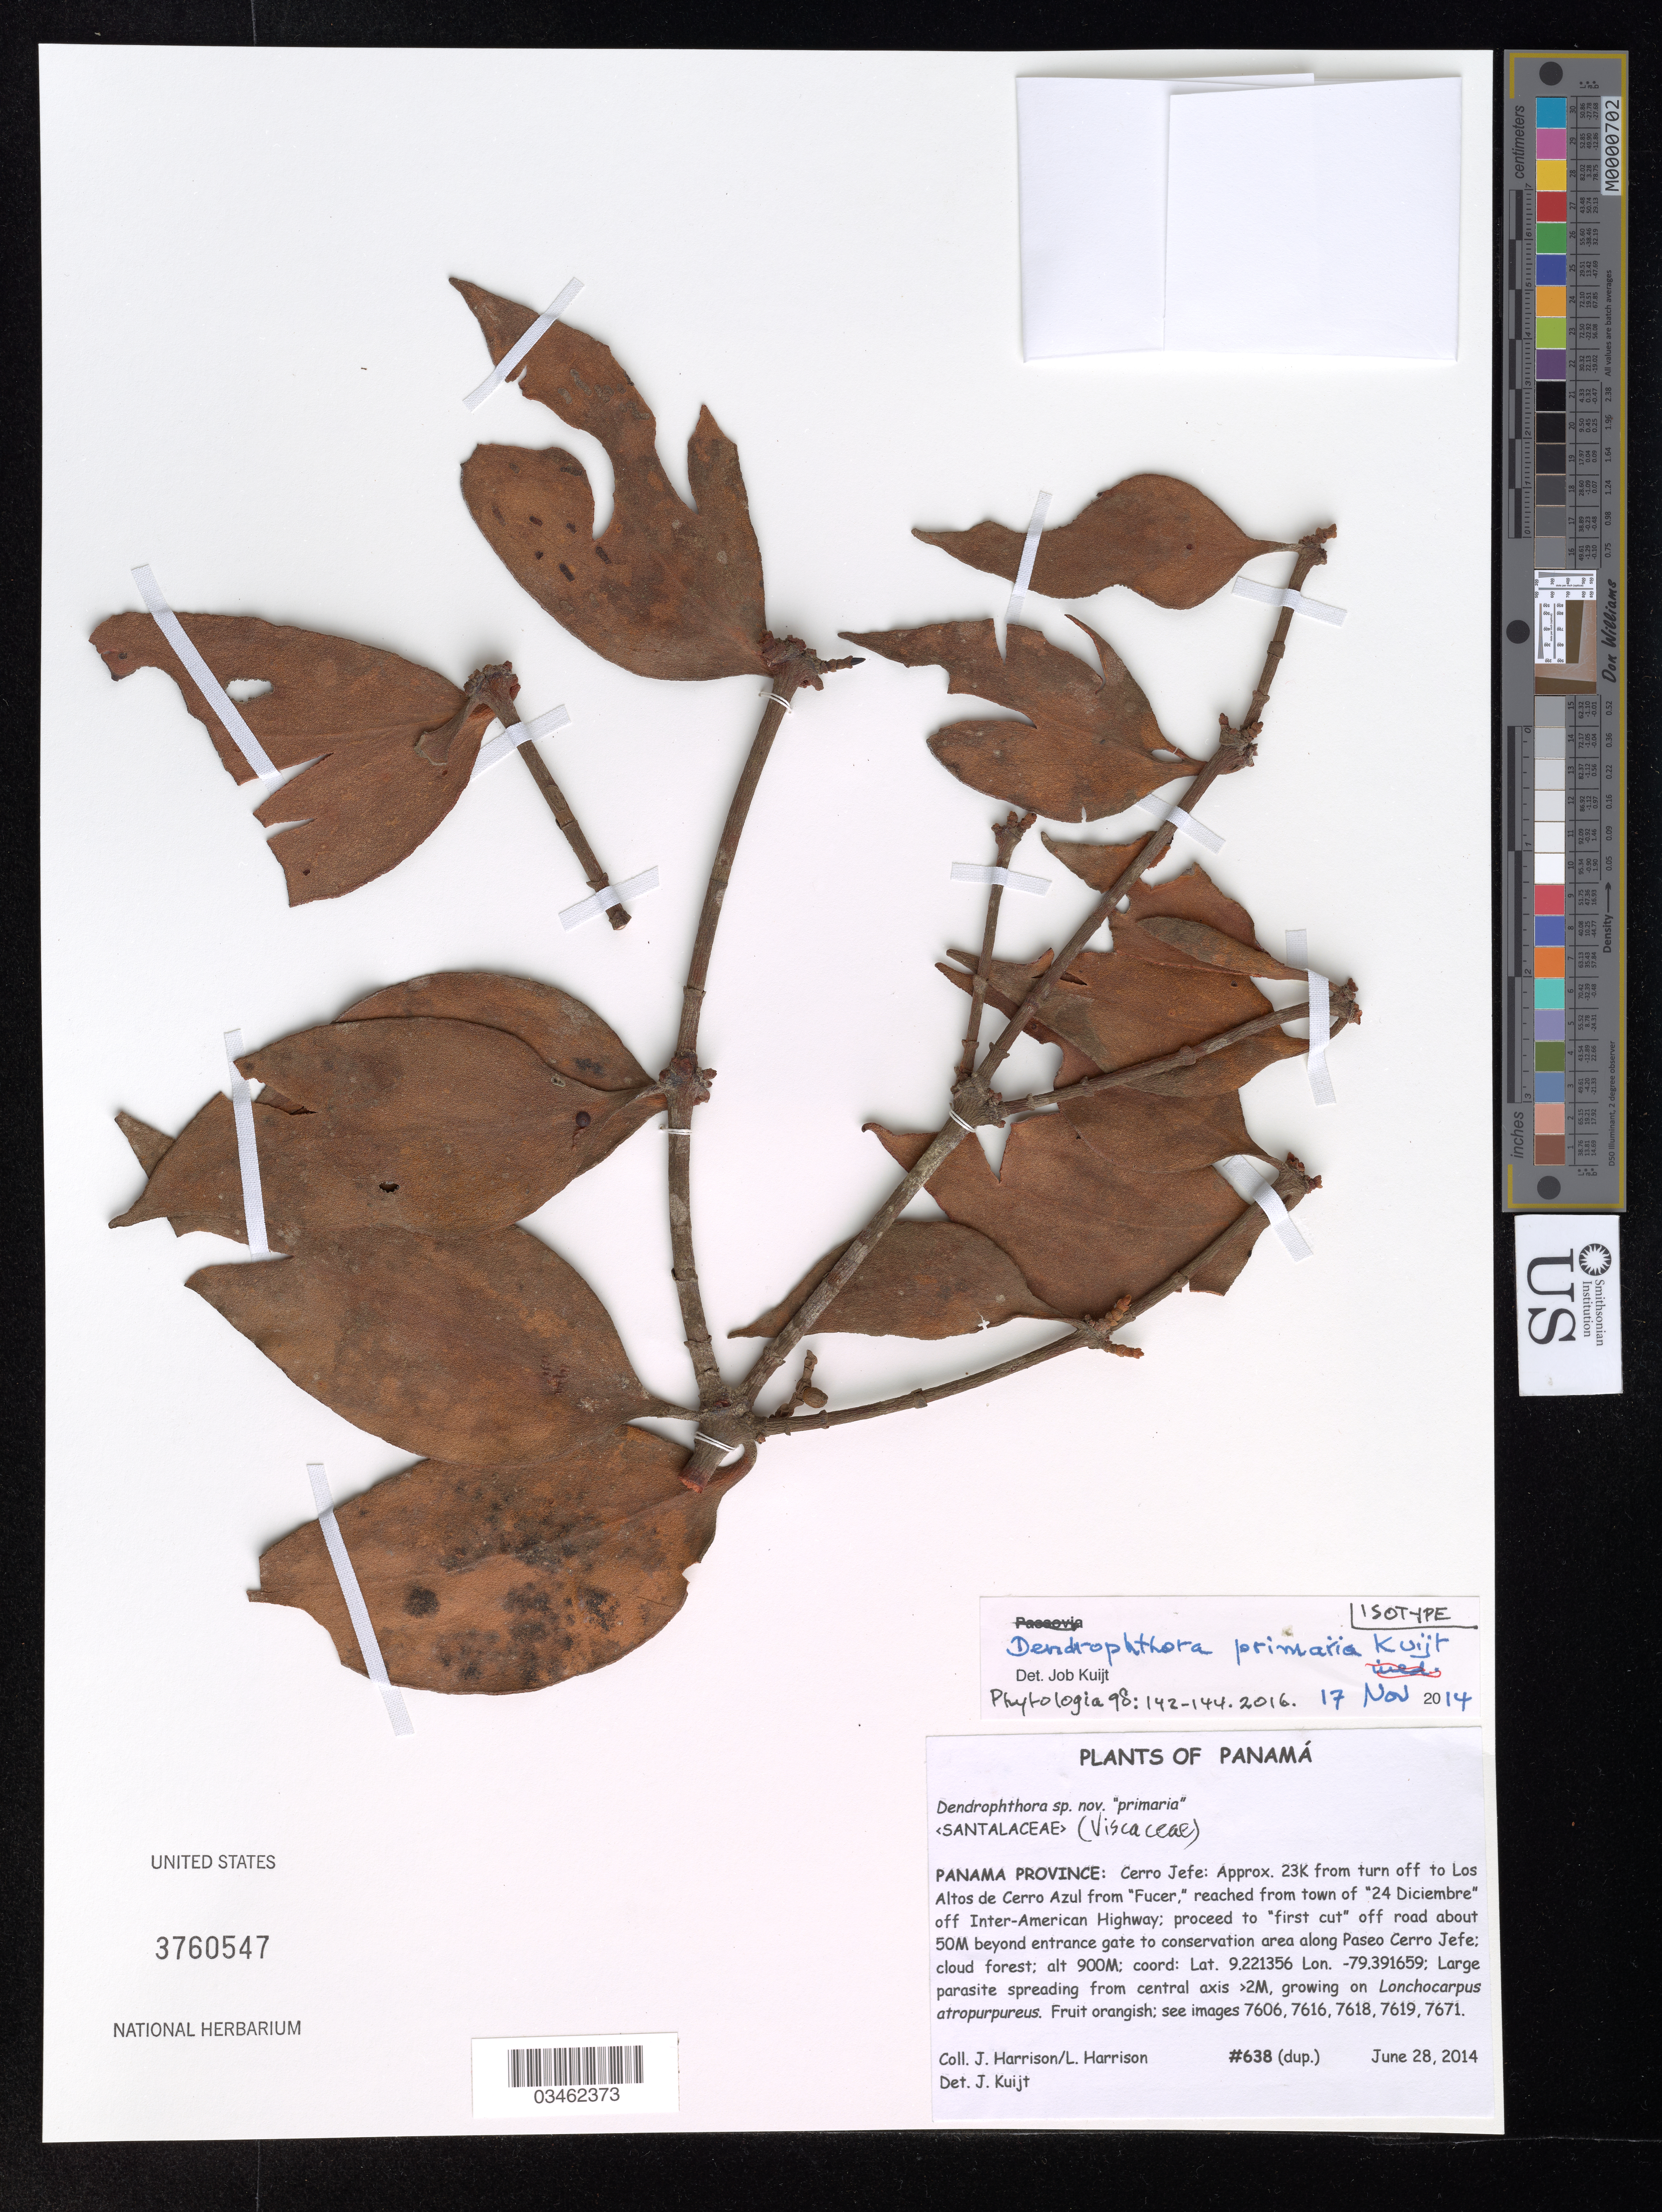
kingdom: Plantae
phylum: Tracheophyta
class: Magnoliopsida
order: Santalales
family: Viscaceae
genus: Dendrophthora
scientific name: Dendrophthora primaria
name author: Kuijt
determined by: Kuijt, Job, (CANADA)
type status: Isotype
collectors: J. Harrison & L. Harrison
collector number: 638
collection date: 2014-06-28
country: Panama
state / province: Panamá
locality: Cerro Jefe: Approx. 23K from turn off to Los Altos de Cerro Azul from "Fucer," reached from town of "24 Diciembre" off Inter-American Highway; proceed to "first cut" off road about 50M beyond entrance gate to conservation area along Paseo Cerro Jefe.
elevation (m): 900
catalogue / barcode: US 3760547